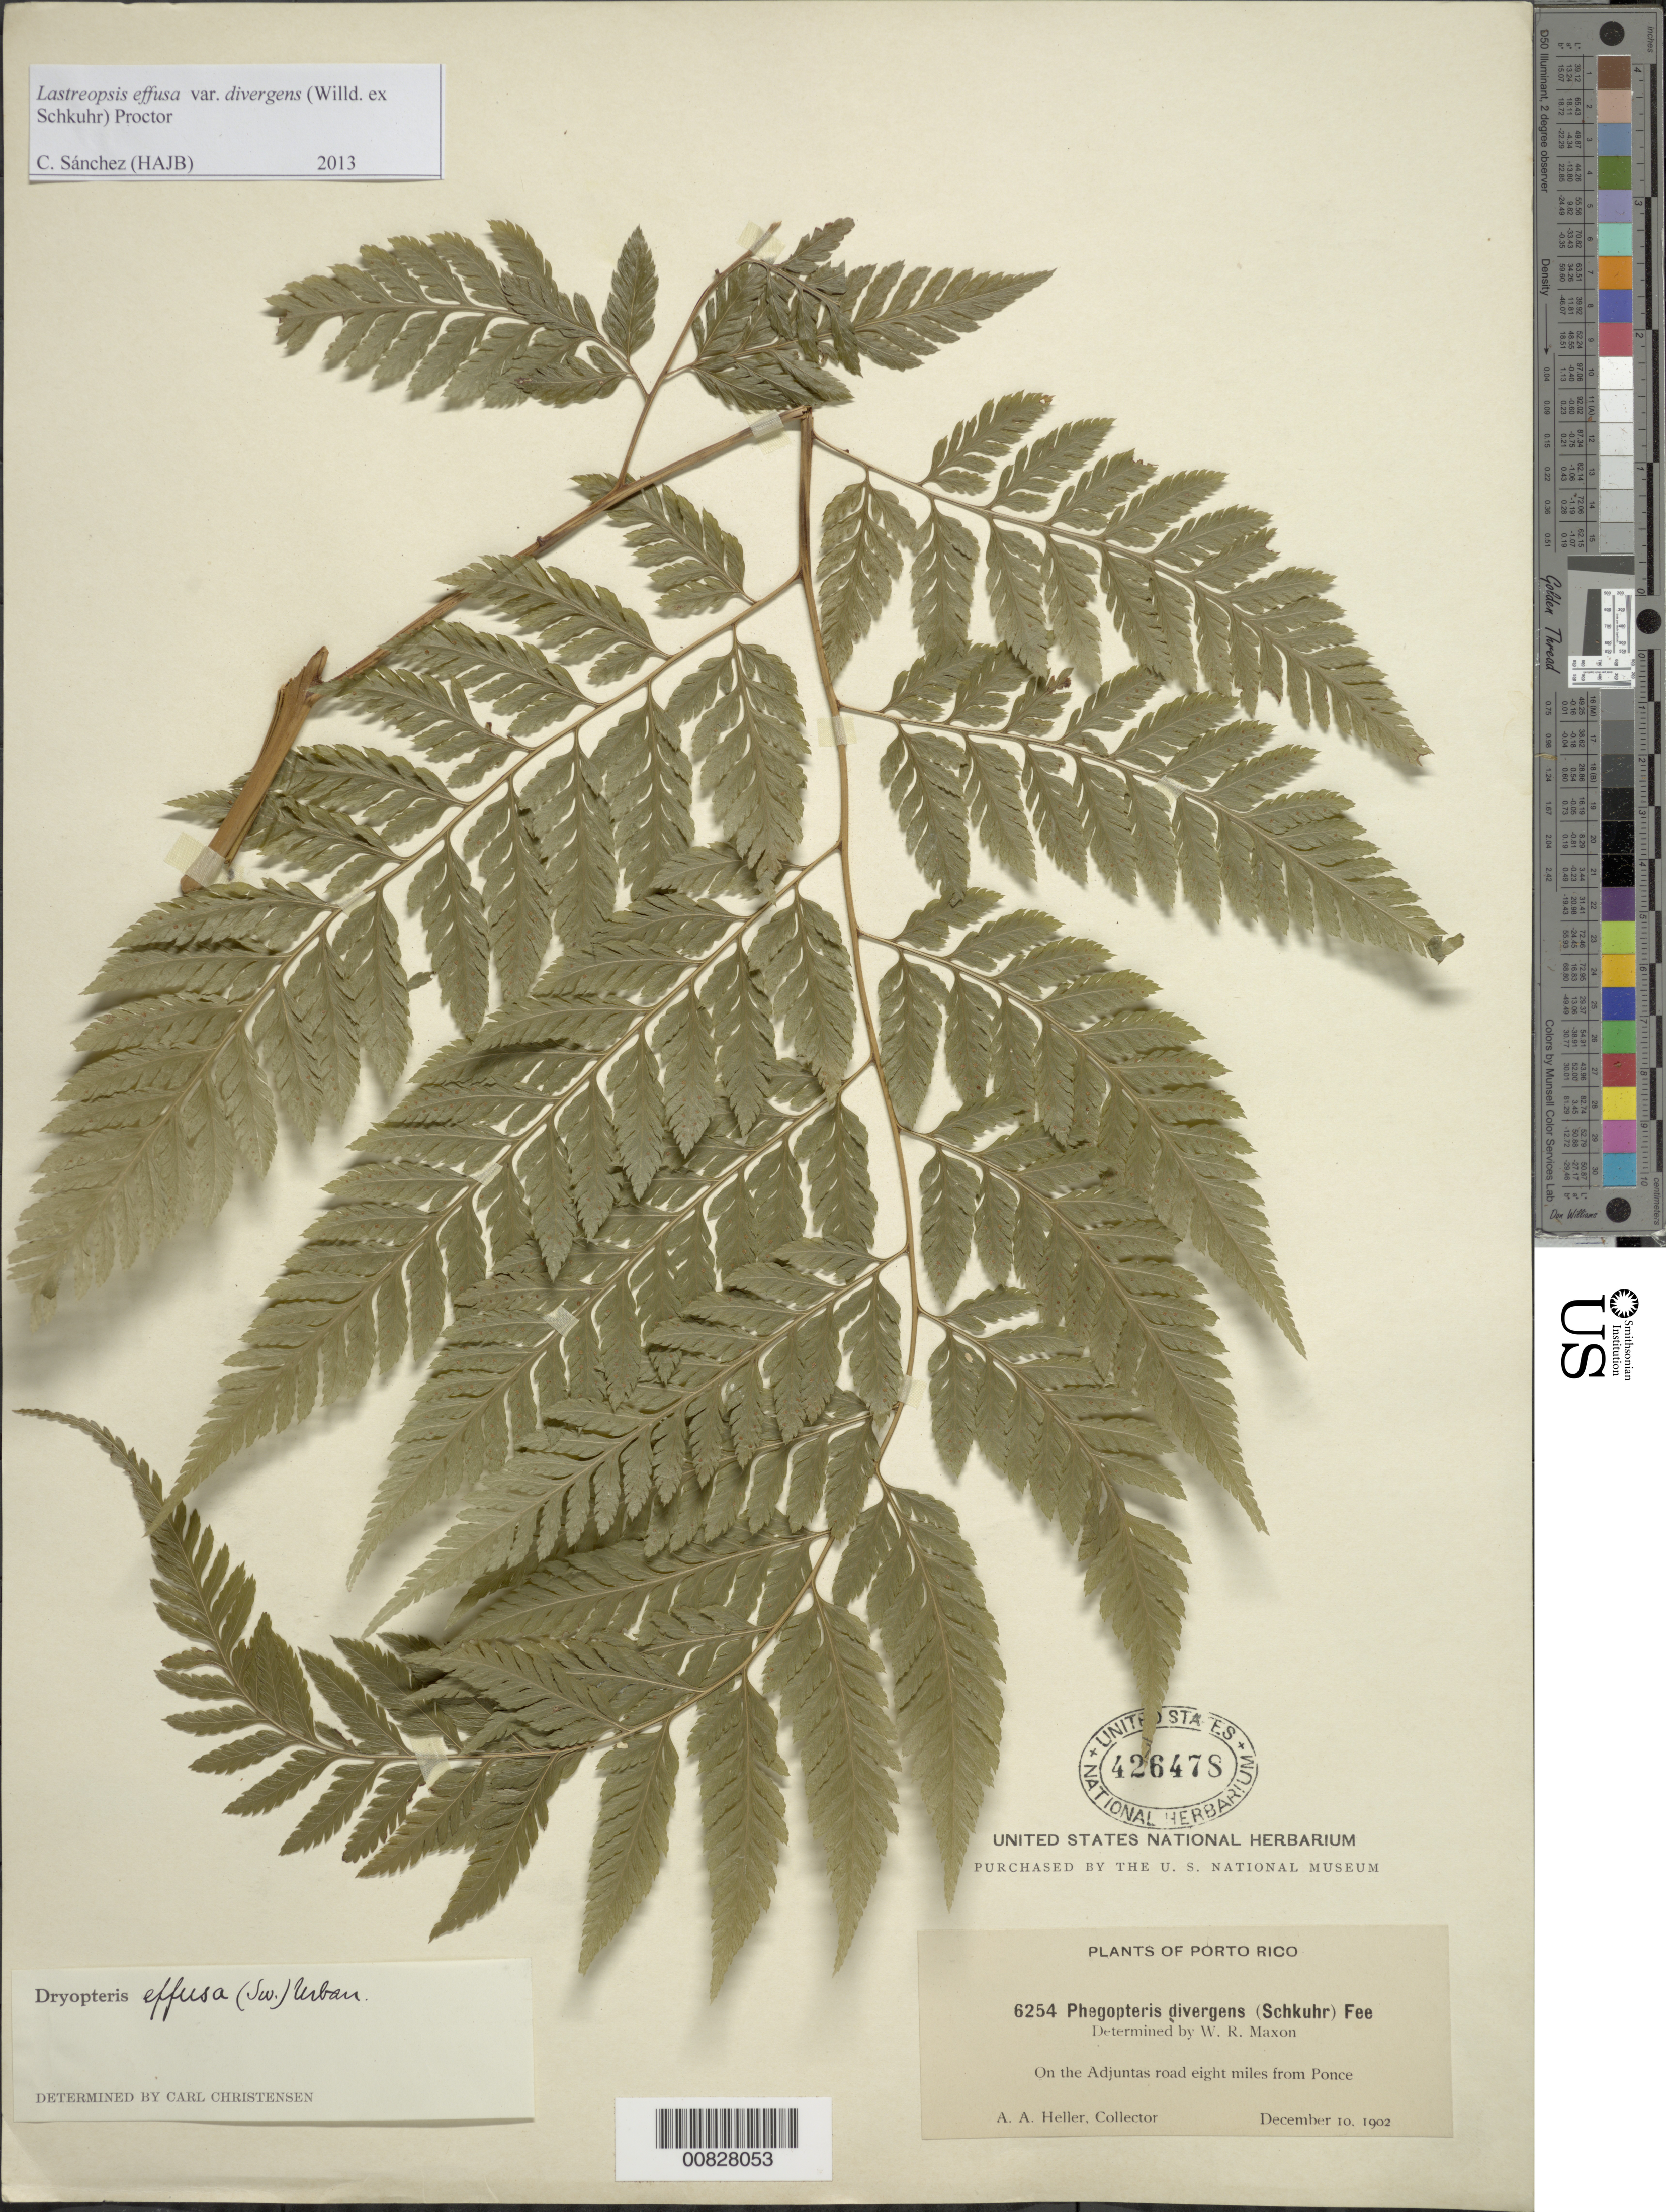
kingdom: Plantae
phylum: Tracheophyta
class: Polypodiopsida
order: Polypodiales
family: Dryopteridaceae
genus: Parapolystichum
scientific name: Parapolystichum effusum var. effusum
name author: (Sw.) Ching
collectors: A. A. Heller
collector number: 6254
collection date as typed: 10 Dec 1902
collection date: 1902-12-10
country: Puerto Rico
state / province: Adjuntas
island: Puerto Rico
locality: Adjuntas road, 8 miles from Ponce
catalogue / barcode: US 426478